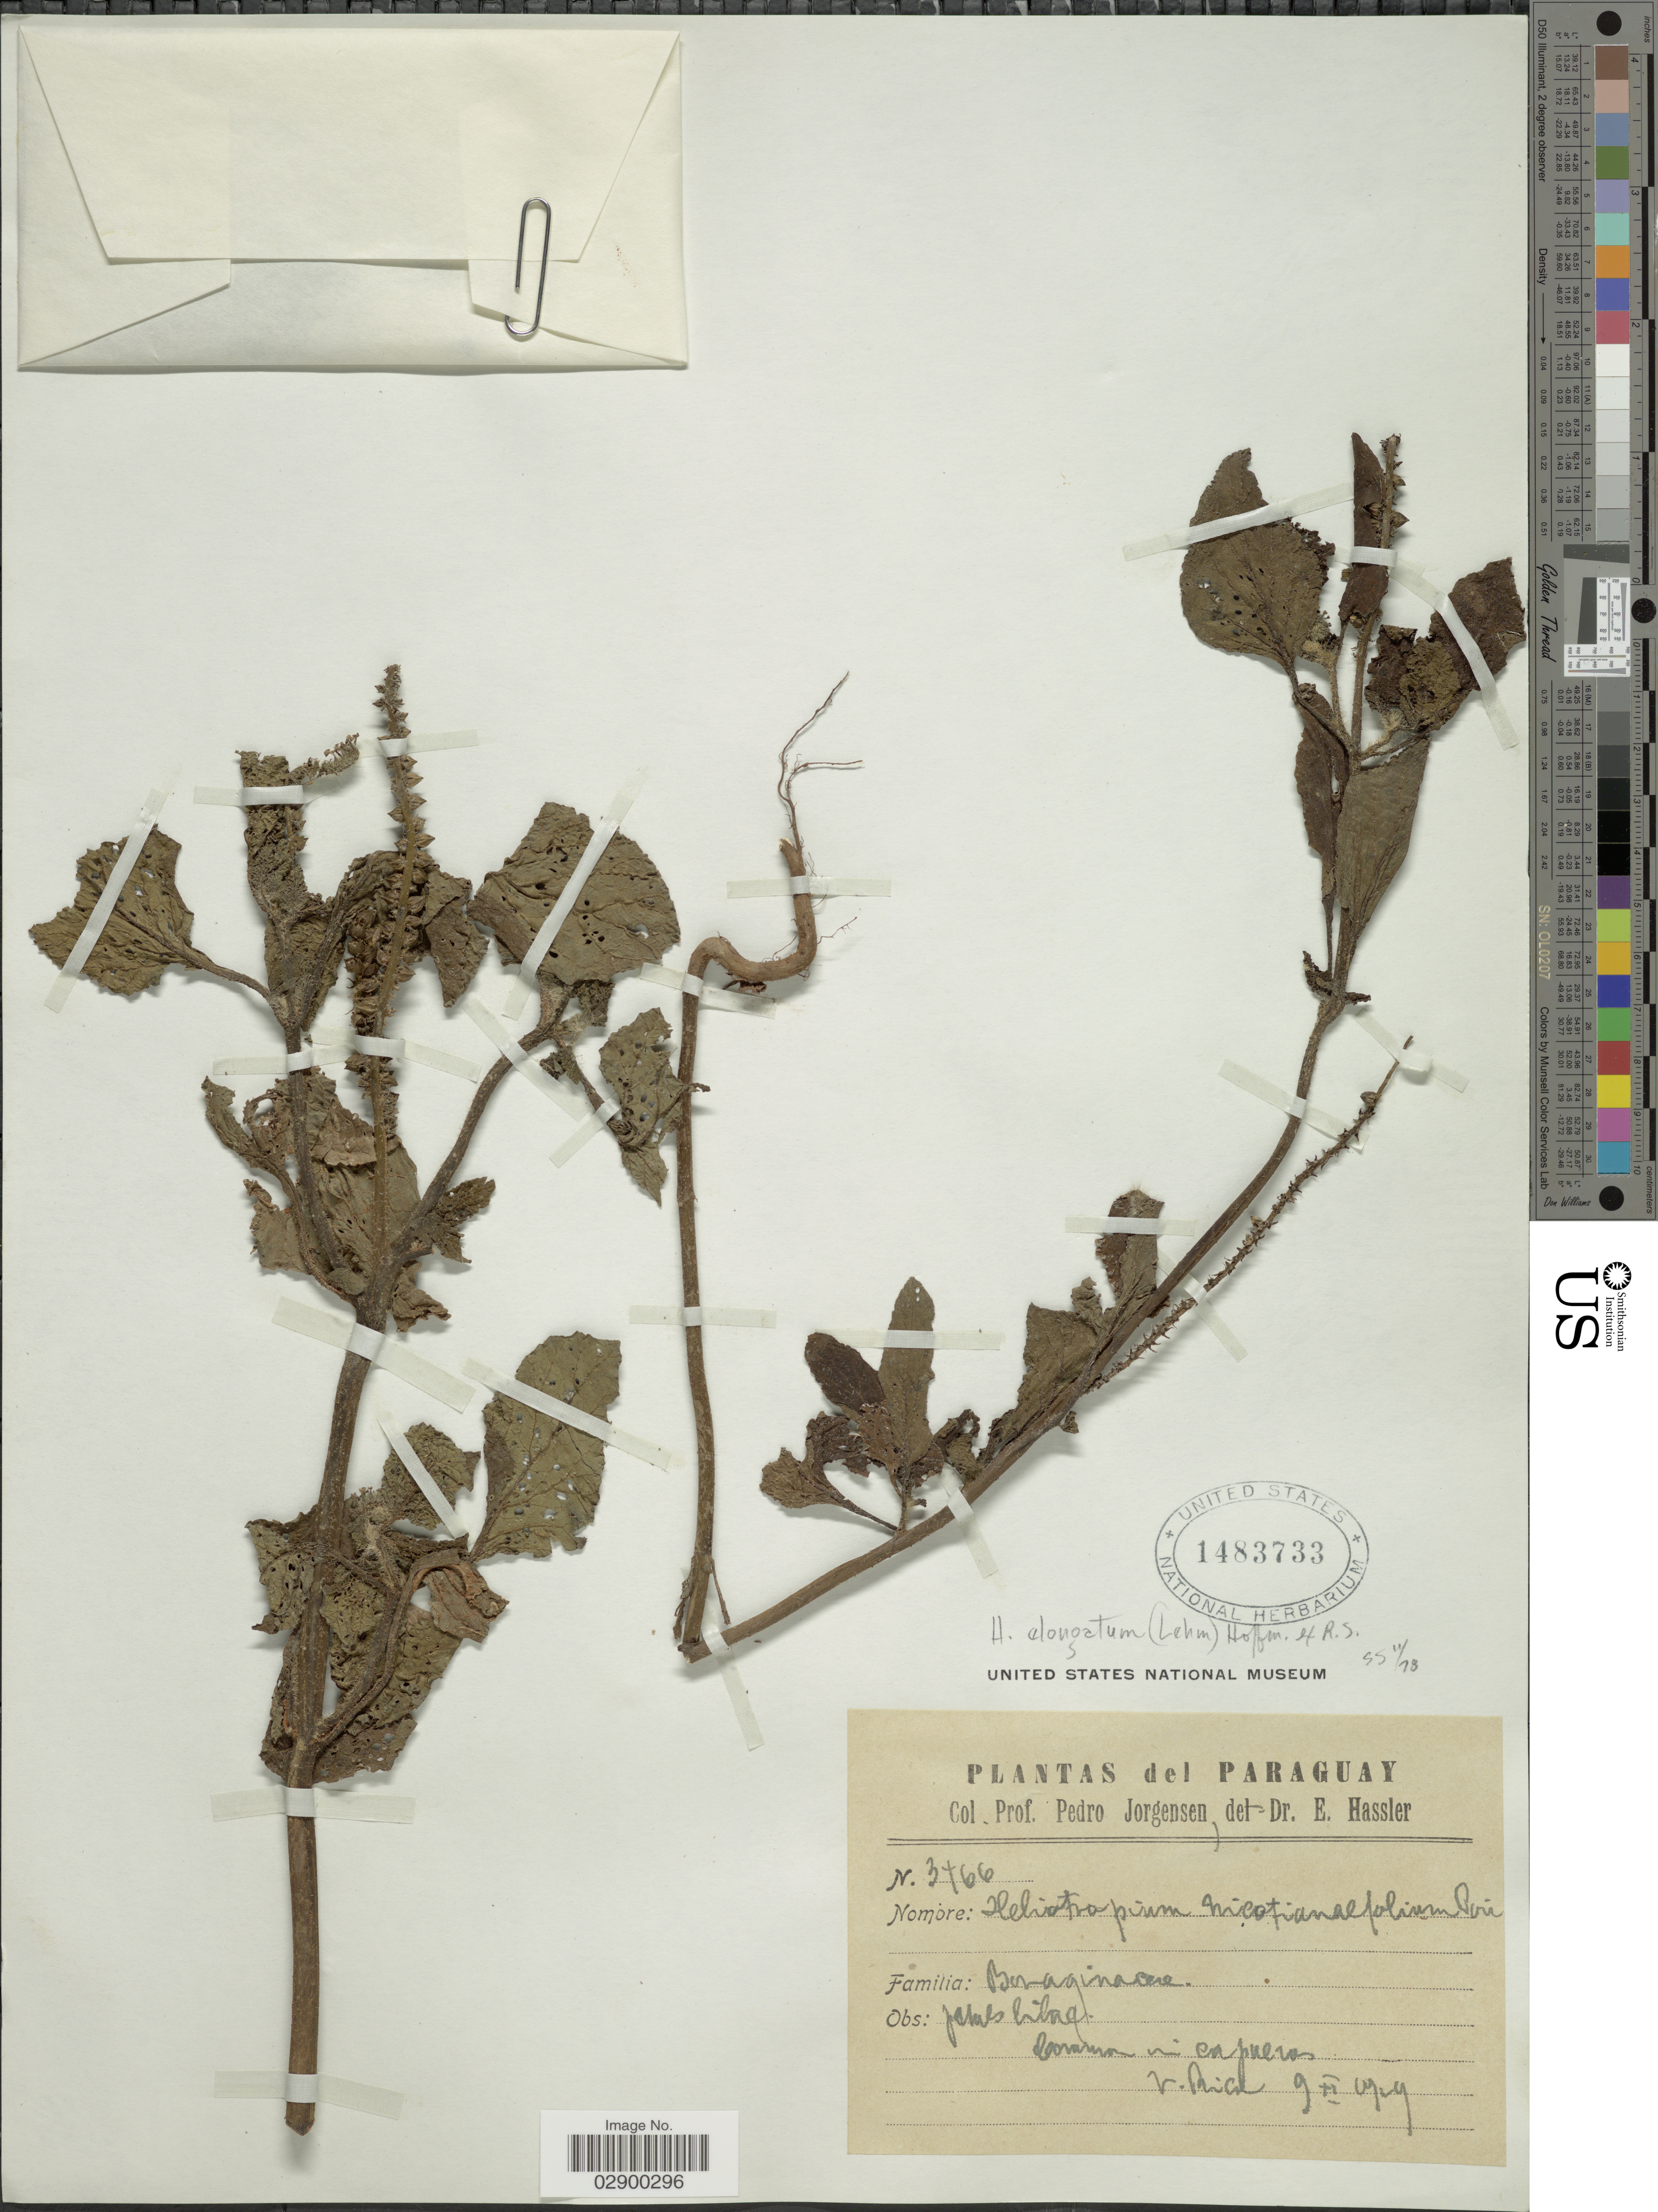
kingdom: Plantae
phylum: Tracheophyta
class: Magnoliopsida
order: Boraginales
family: Heliotropiaceae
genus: Heliotropium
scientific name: Heliotropium elongatum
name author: (Lehm.) Gürke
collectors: P. Jörgensen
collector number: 3766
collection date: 1929-11-09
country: Paraguay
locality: Common in capueras.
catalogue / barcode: US 1483733